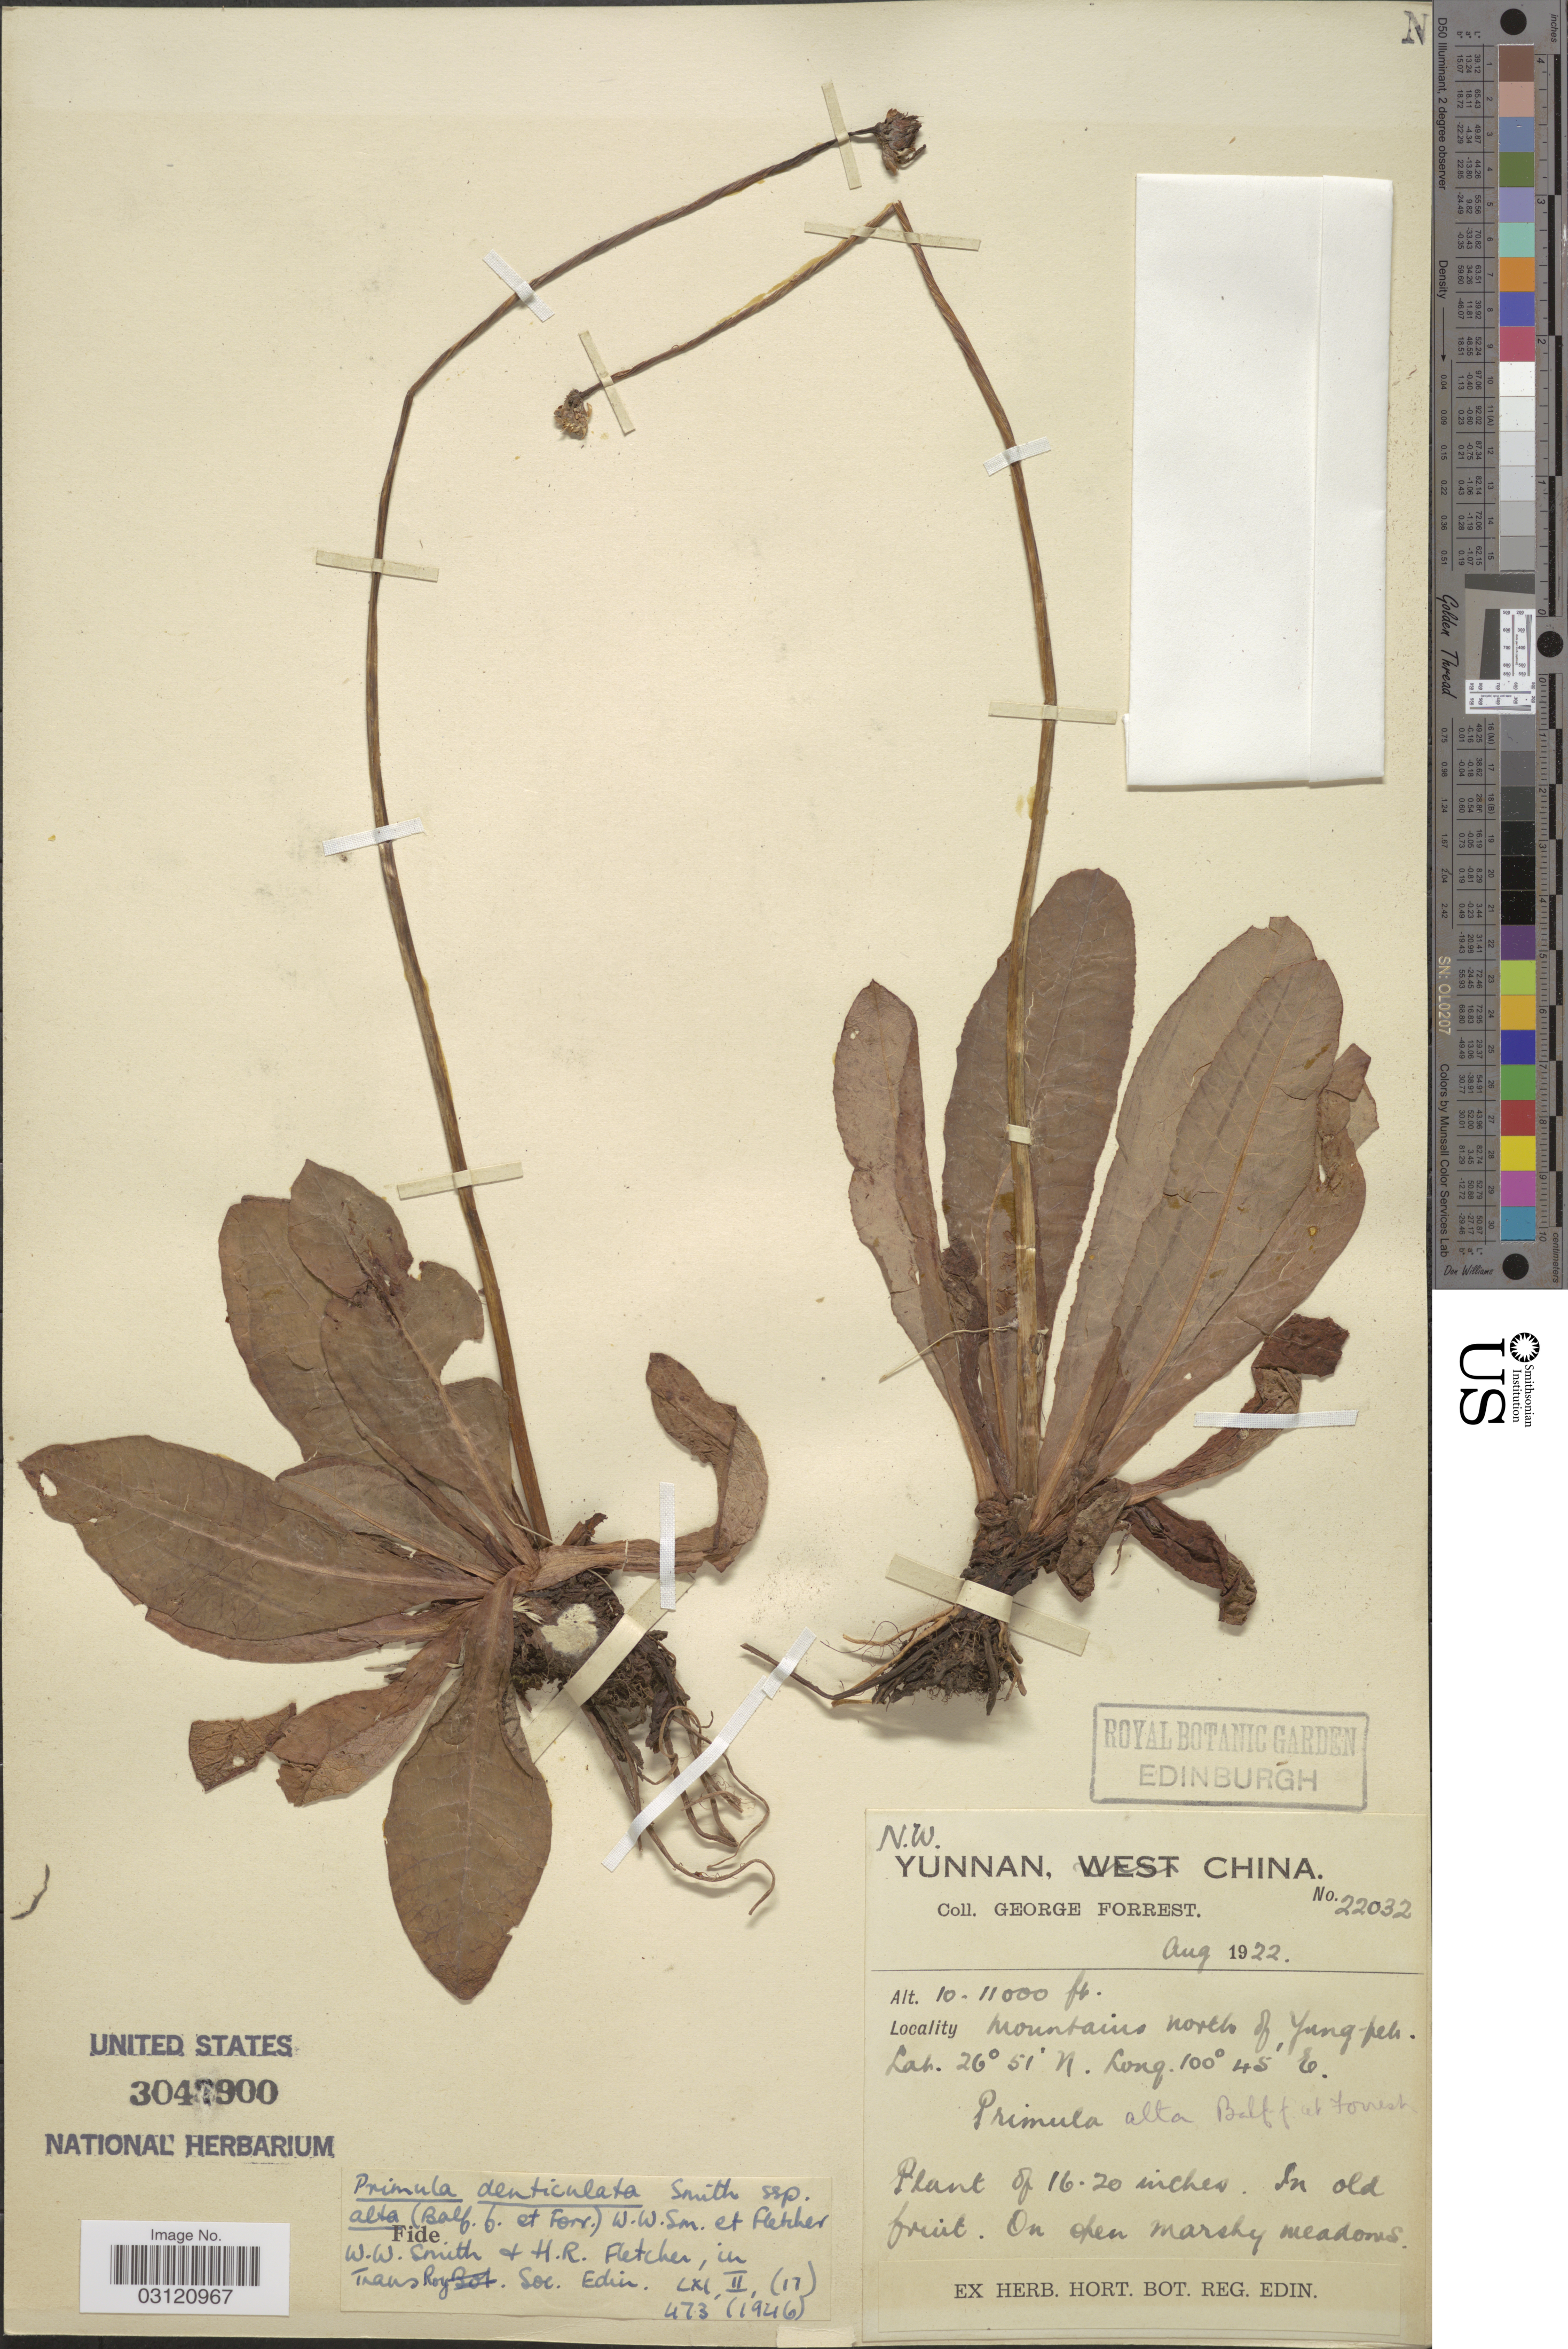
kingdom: Plantae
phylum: Tracheophyta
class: Magnoliopsida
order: Ericales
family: Primulaceae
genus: Primula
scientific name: Primula denticulata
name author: Sm.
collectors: G. Forrest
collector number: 22032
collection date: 1922-08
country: China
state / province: Yunnan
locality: N.W. Yunnan. Mountains north of Yung-pels.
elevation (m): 3048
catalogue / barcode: US 3047900